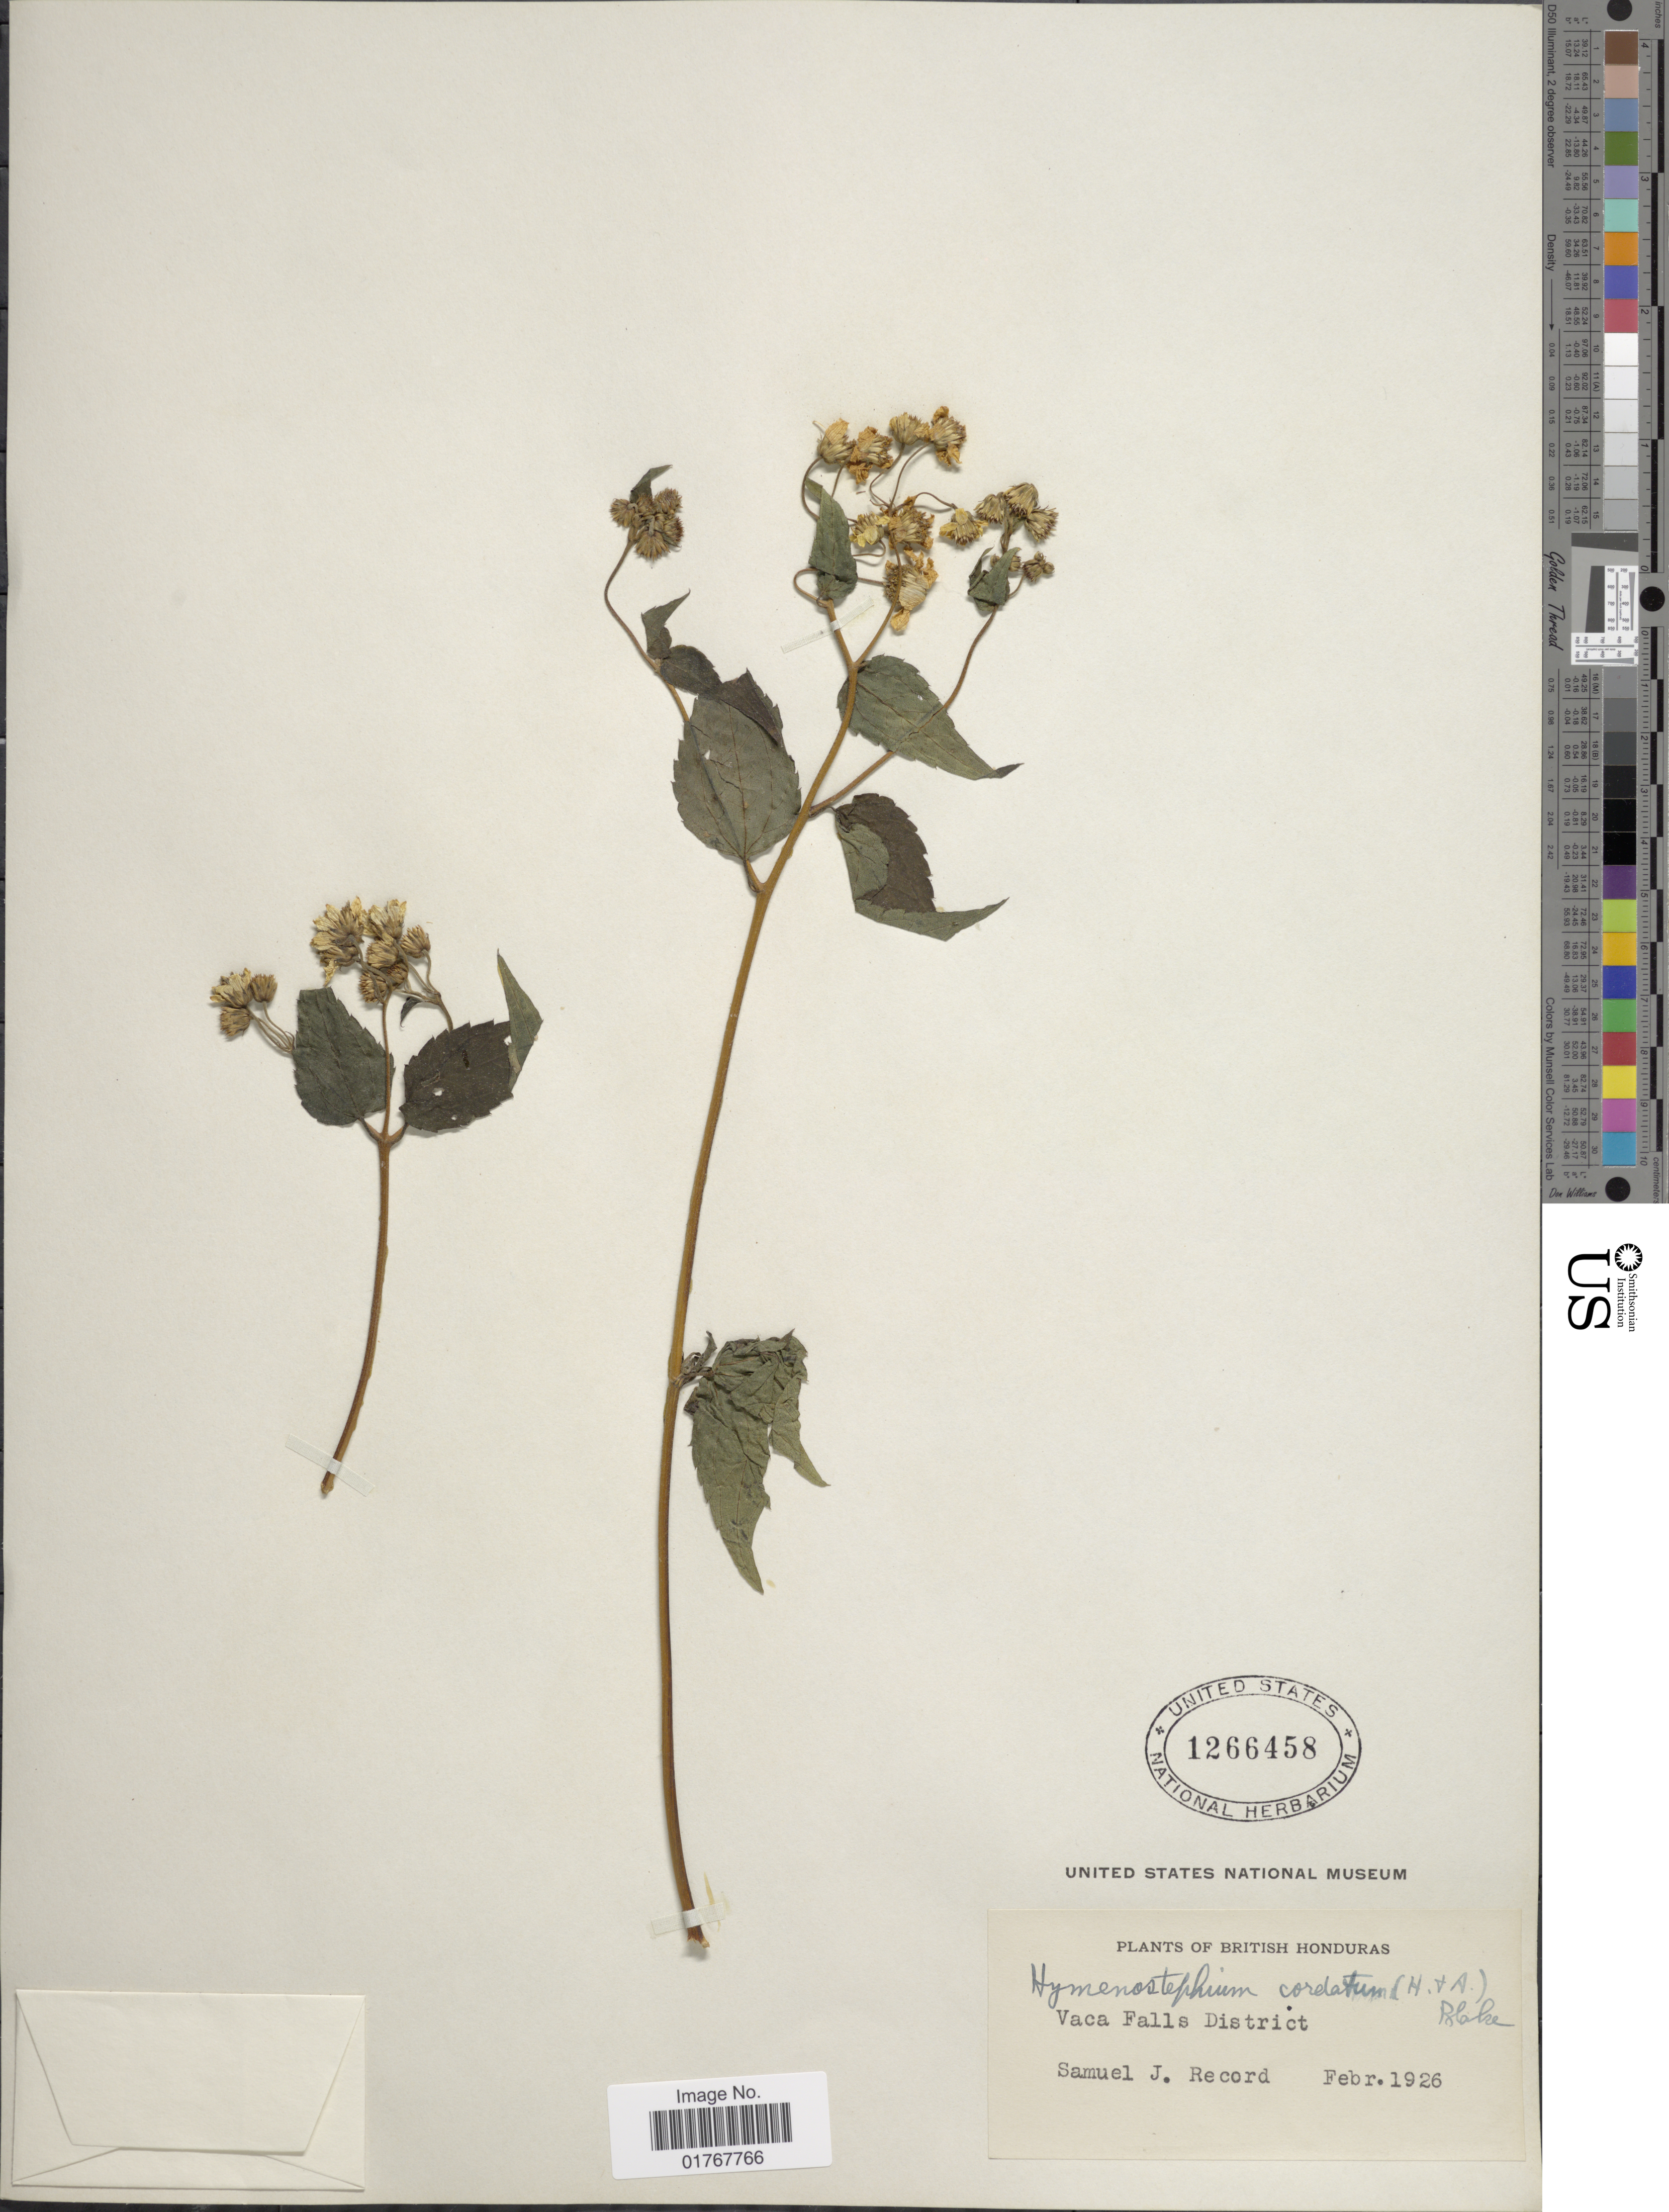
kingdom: Plantae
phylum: Tracheophyta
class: Magnoliopsida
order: Asterales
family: Asteraceae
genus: Viguiera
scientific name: Viguiera cordata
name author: (Hook. & Arn.) D'Arcy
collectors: S. J. Record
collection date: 1926-02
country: Belize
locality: British Honduras, Vaca Falls District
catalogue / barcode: US 1266458